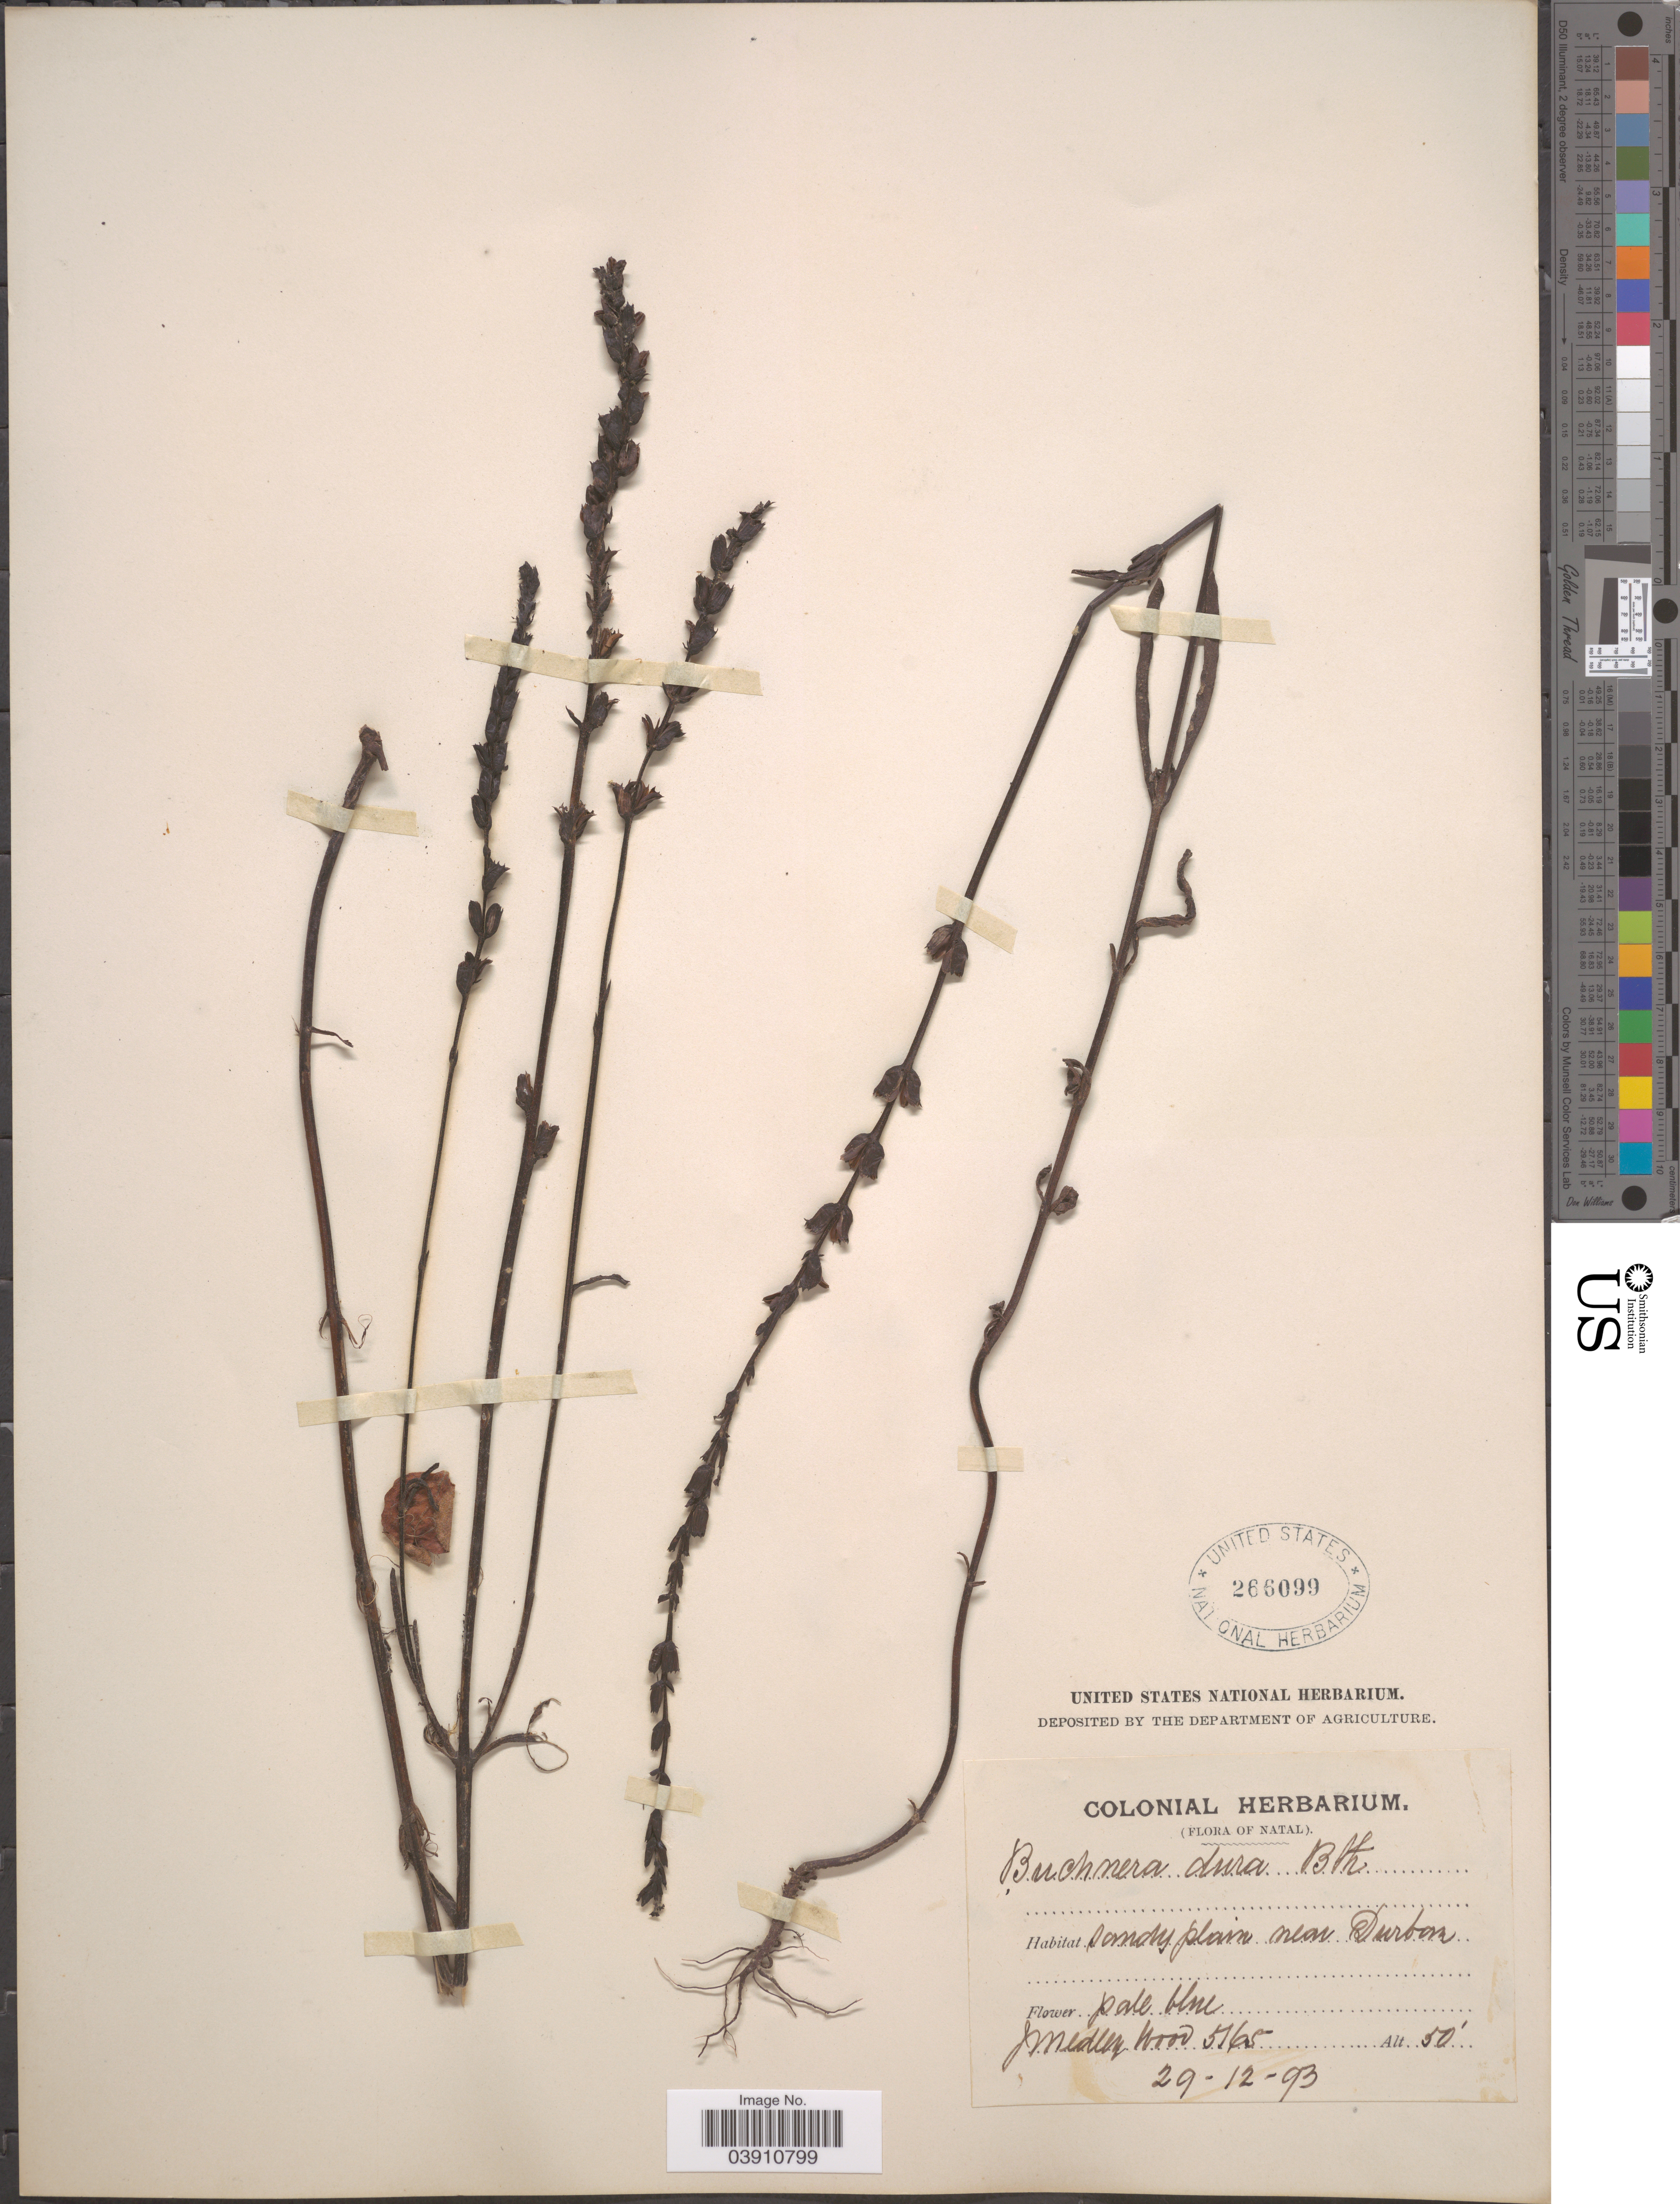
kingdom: Plantae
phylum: Tracheophyta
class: Magnoliopsida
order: Lamiales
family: Orobanchaceae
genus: Buchnera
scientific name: Buchnera dura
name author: Benth.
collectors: J. M. Wood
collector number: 5165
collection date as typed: Transcribed d/m/y: 29/12/93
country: South Africa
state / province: KwaZulu-Natal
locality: Natal. Sandy plain near Durbon.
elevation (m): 15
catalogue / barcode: US 266099